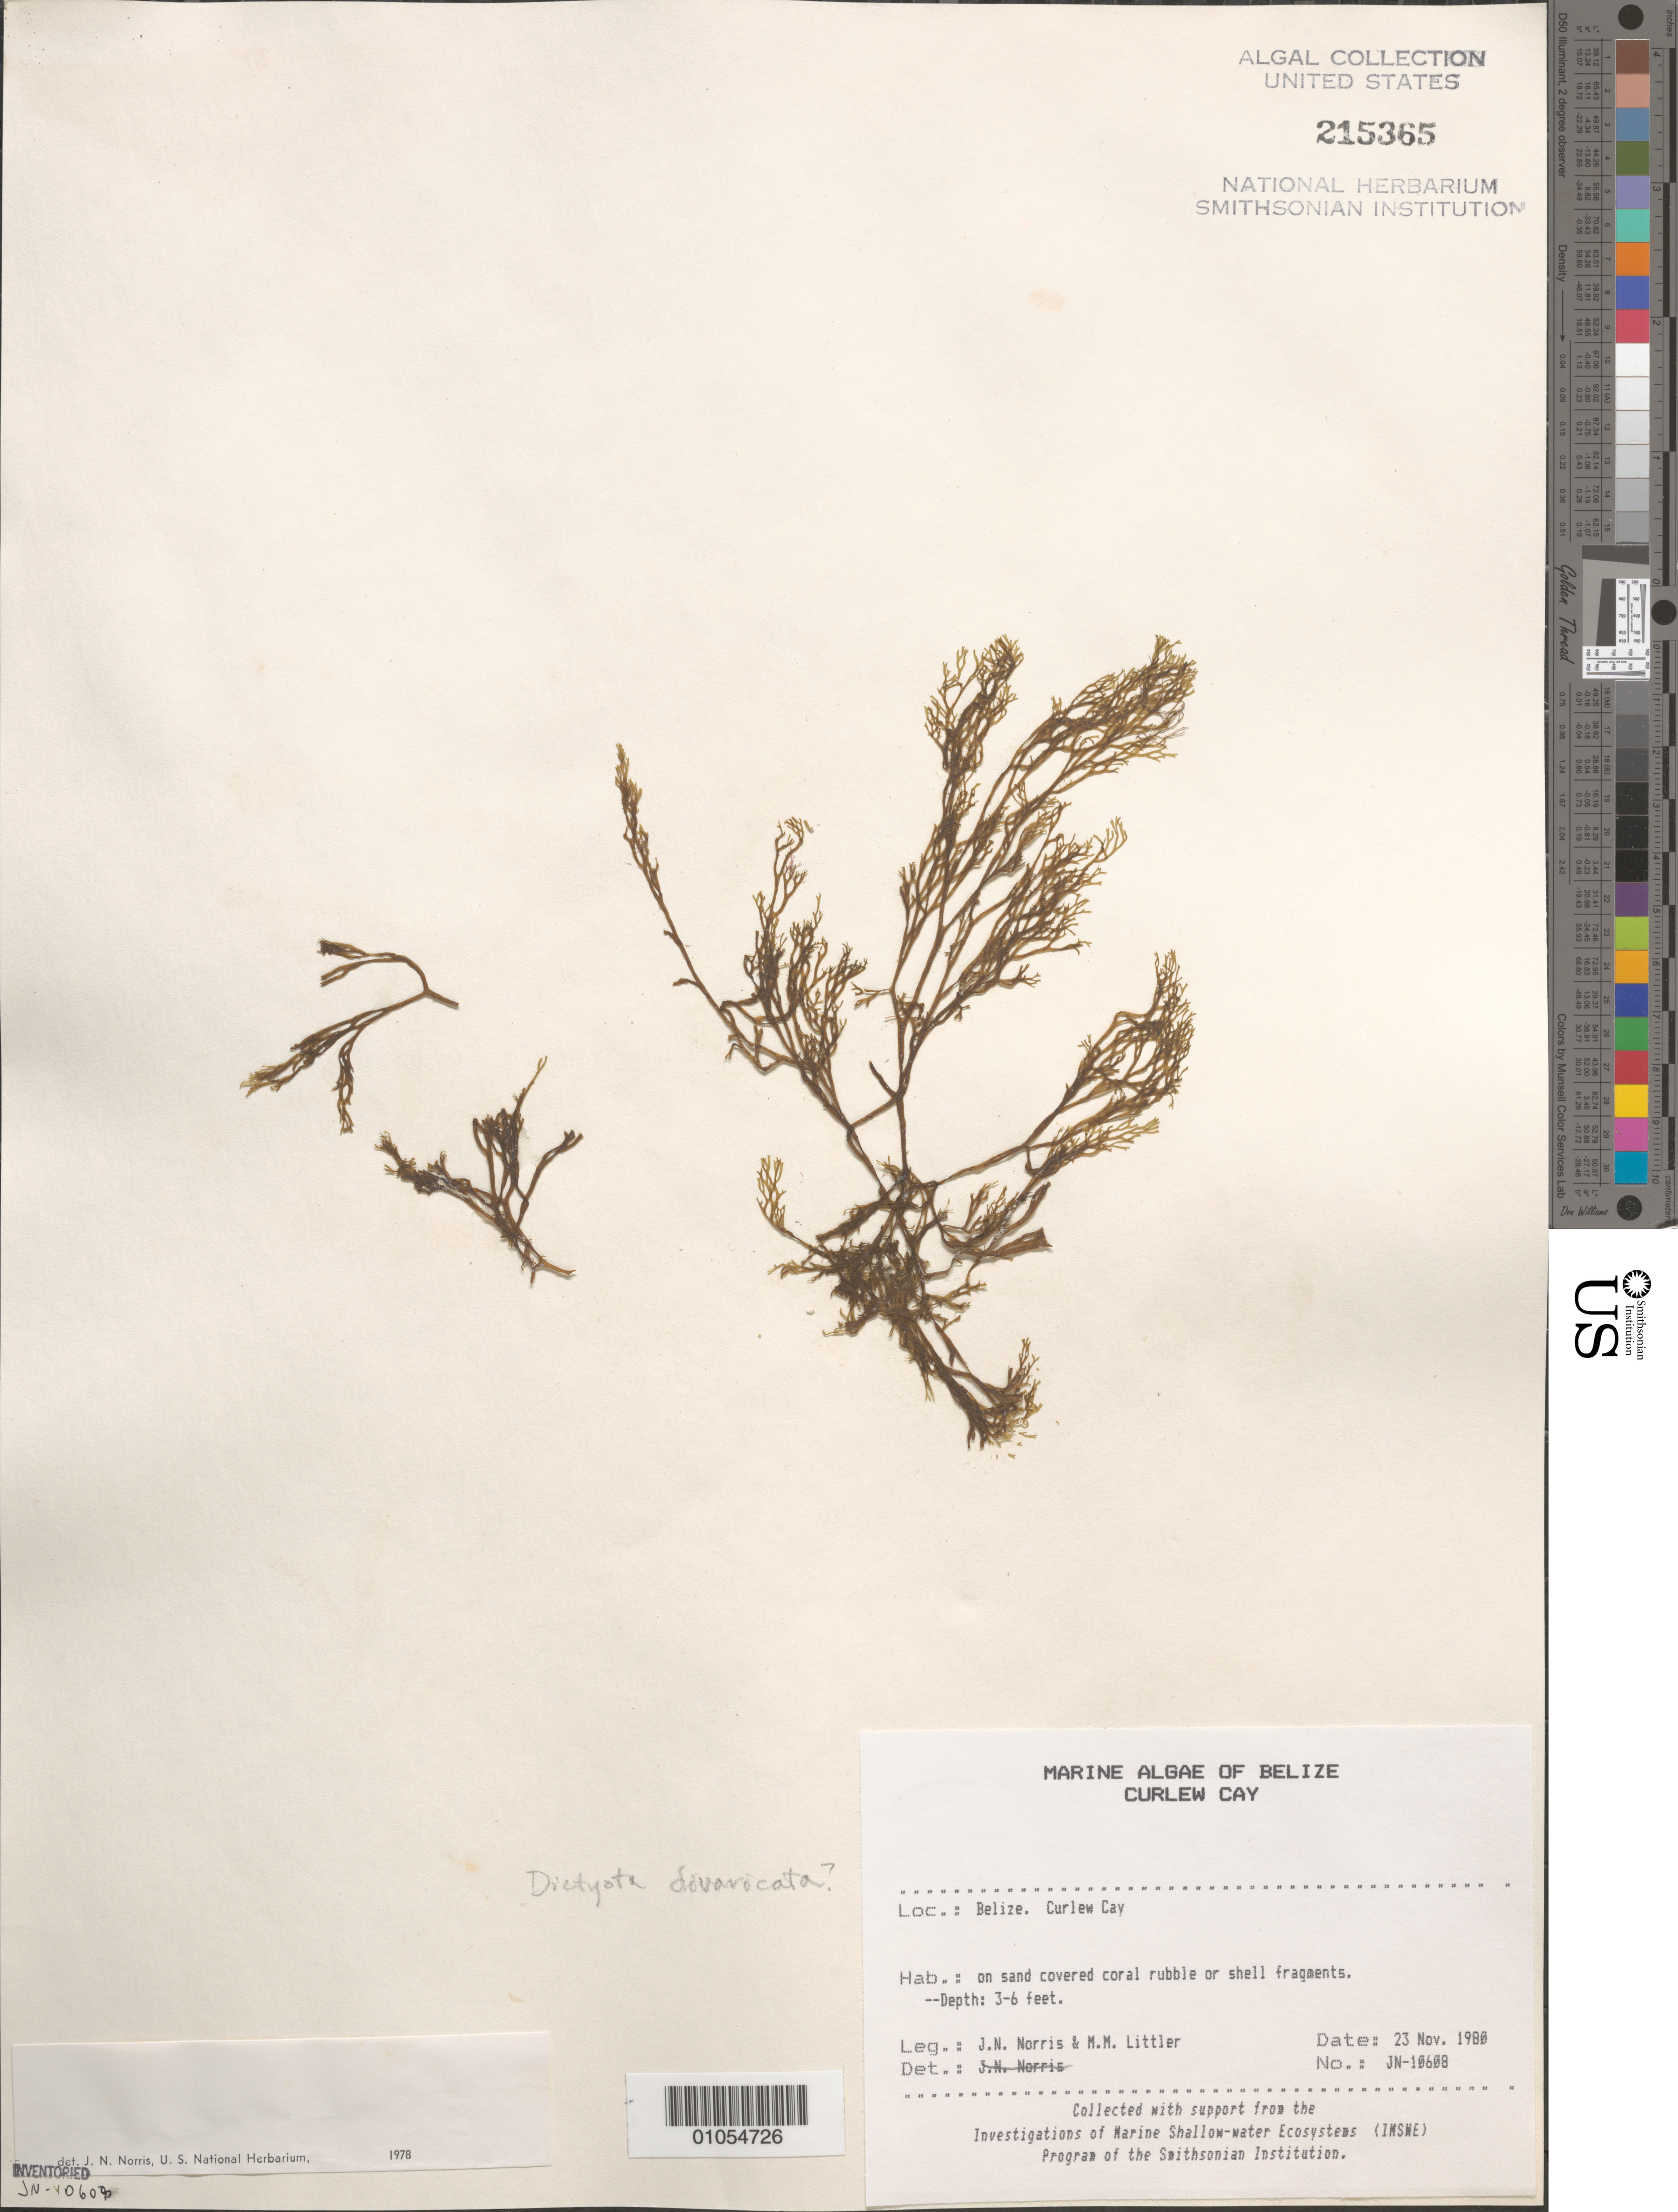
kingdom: Chromista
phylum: Ochrophyta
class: Phaeophyceae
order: Dictyotales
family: Dictyotaceae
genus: Dictyota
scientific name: Dictyota divaricata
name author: J.V.Lamouroux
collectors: J. N. Norris & M. M. Littler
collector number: JN-10608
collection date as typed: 23 Nov 1980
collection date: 1980-11-23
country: Belize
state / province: Stann Creek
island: Curlew Cay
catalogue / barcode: US 215365